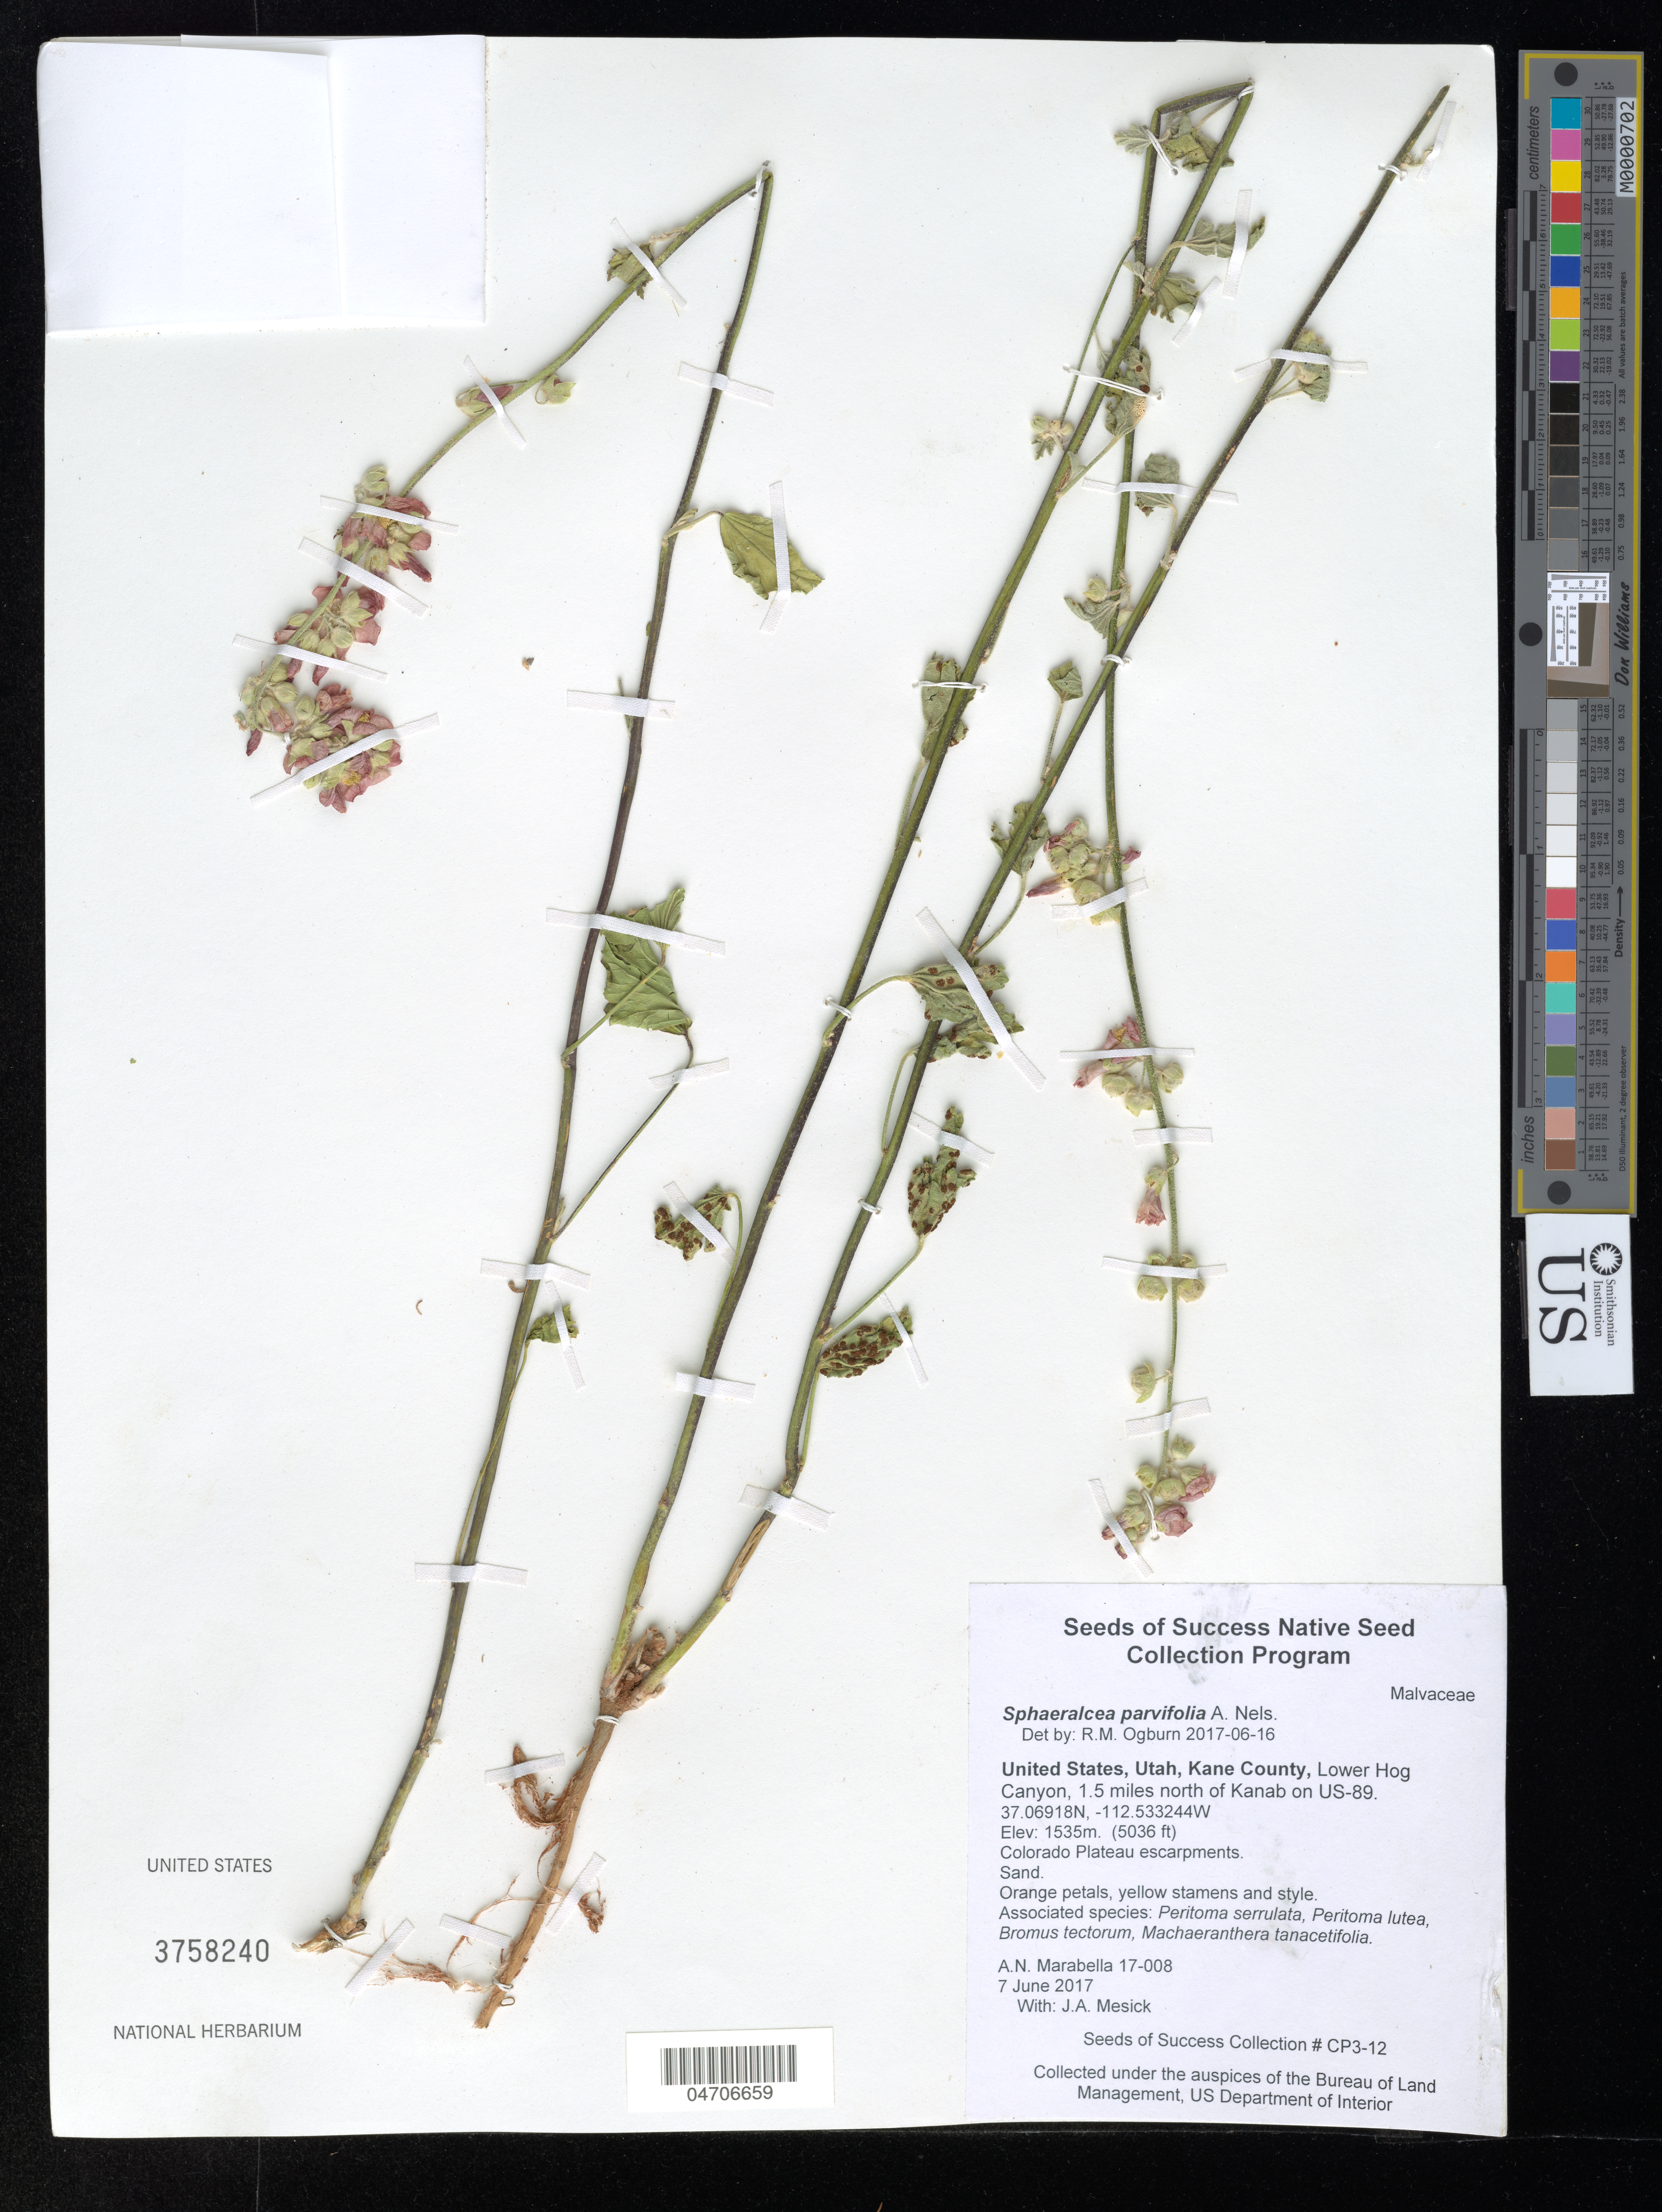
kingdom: Plantae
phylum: Tracheophyta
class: Magnoliopsida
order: Malvales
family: Malvaceae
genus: Sphaeralcea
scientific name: Sphaeralcea parvifolia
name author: A. Nelson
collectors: A. Marabella & J. Mesick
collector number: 17-008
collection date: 2017-06-07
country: United States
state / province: Utah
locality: Kane County, Lower Hog Canyon, 1.5 miles north of Kanab on US-89. Colorado Plateau escarpments.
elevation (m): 1535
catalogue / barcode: US 3758240